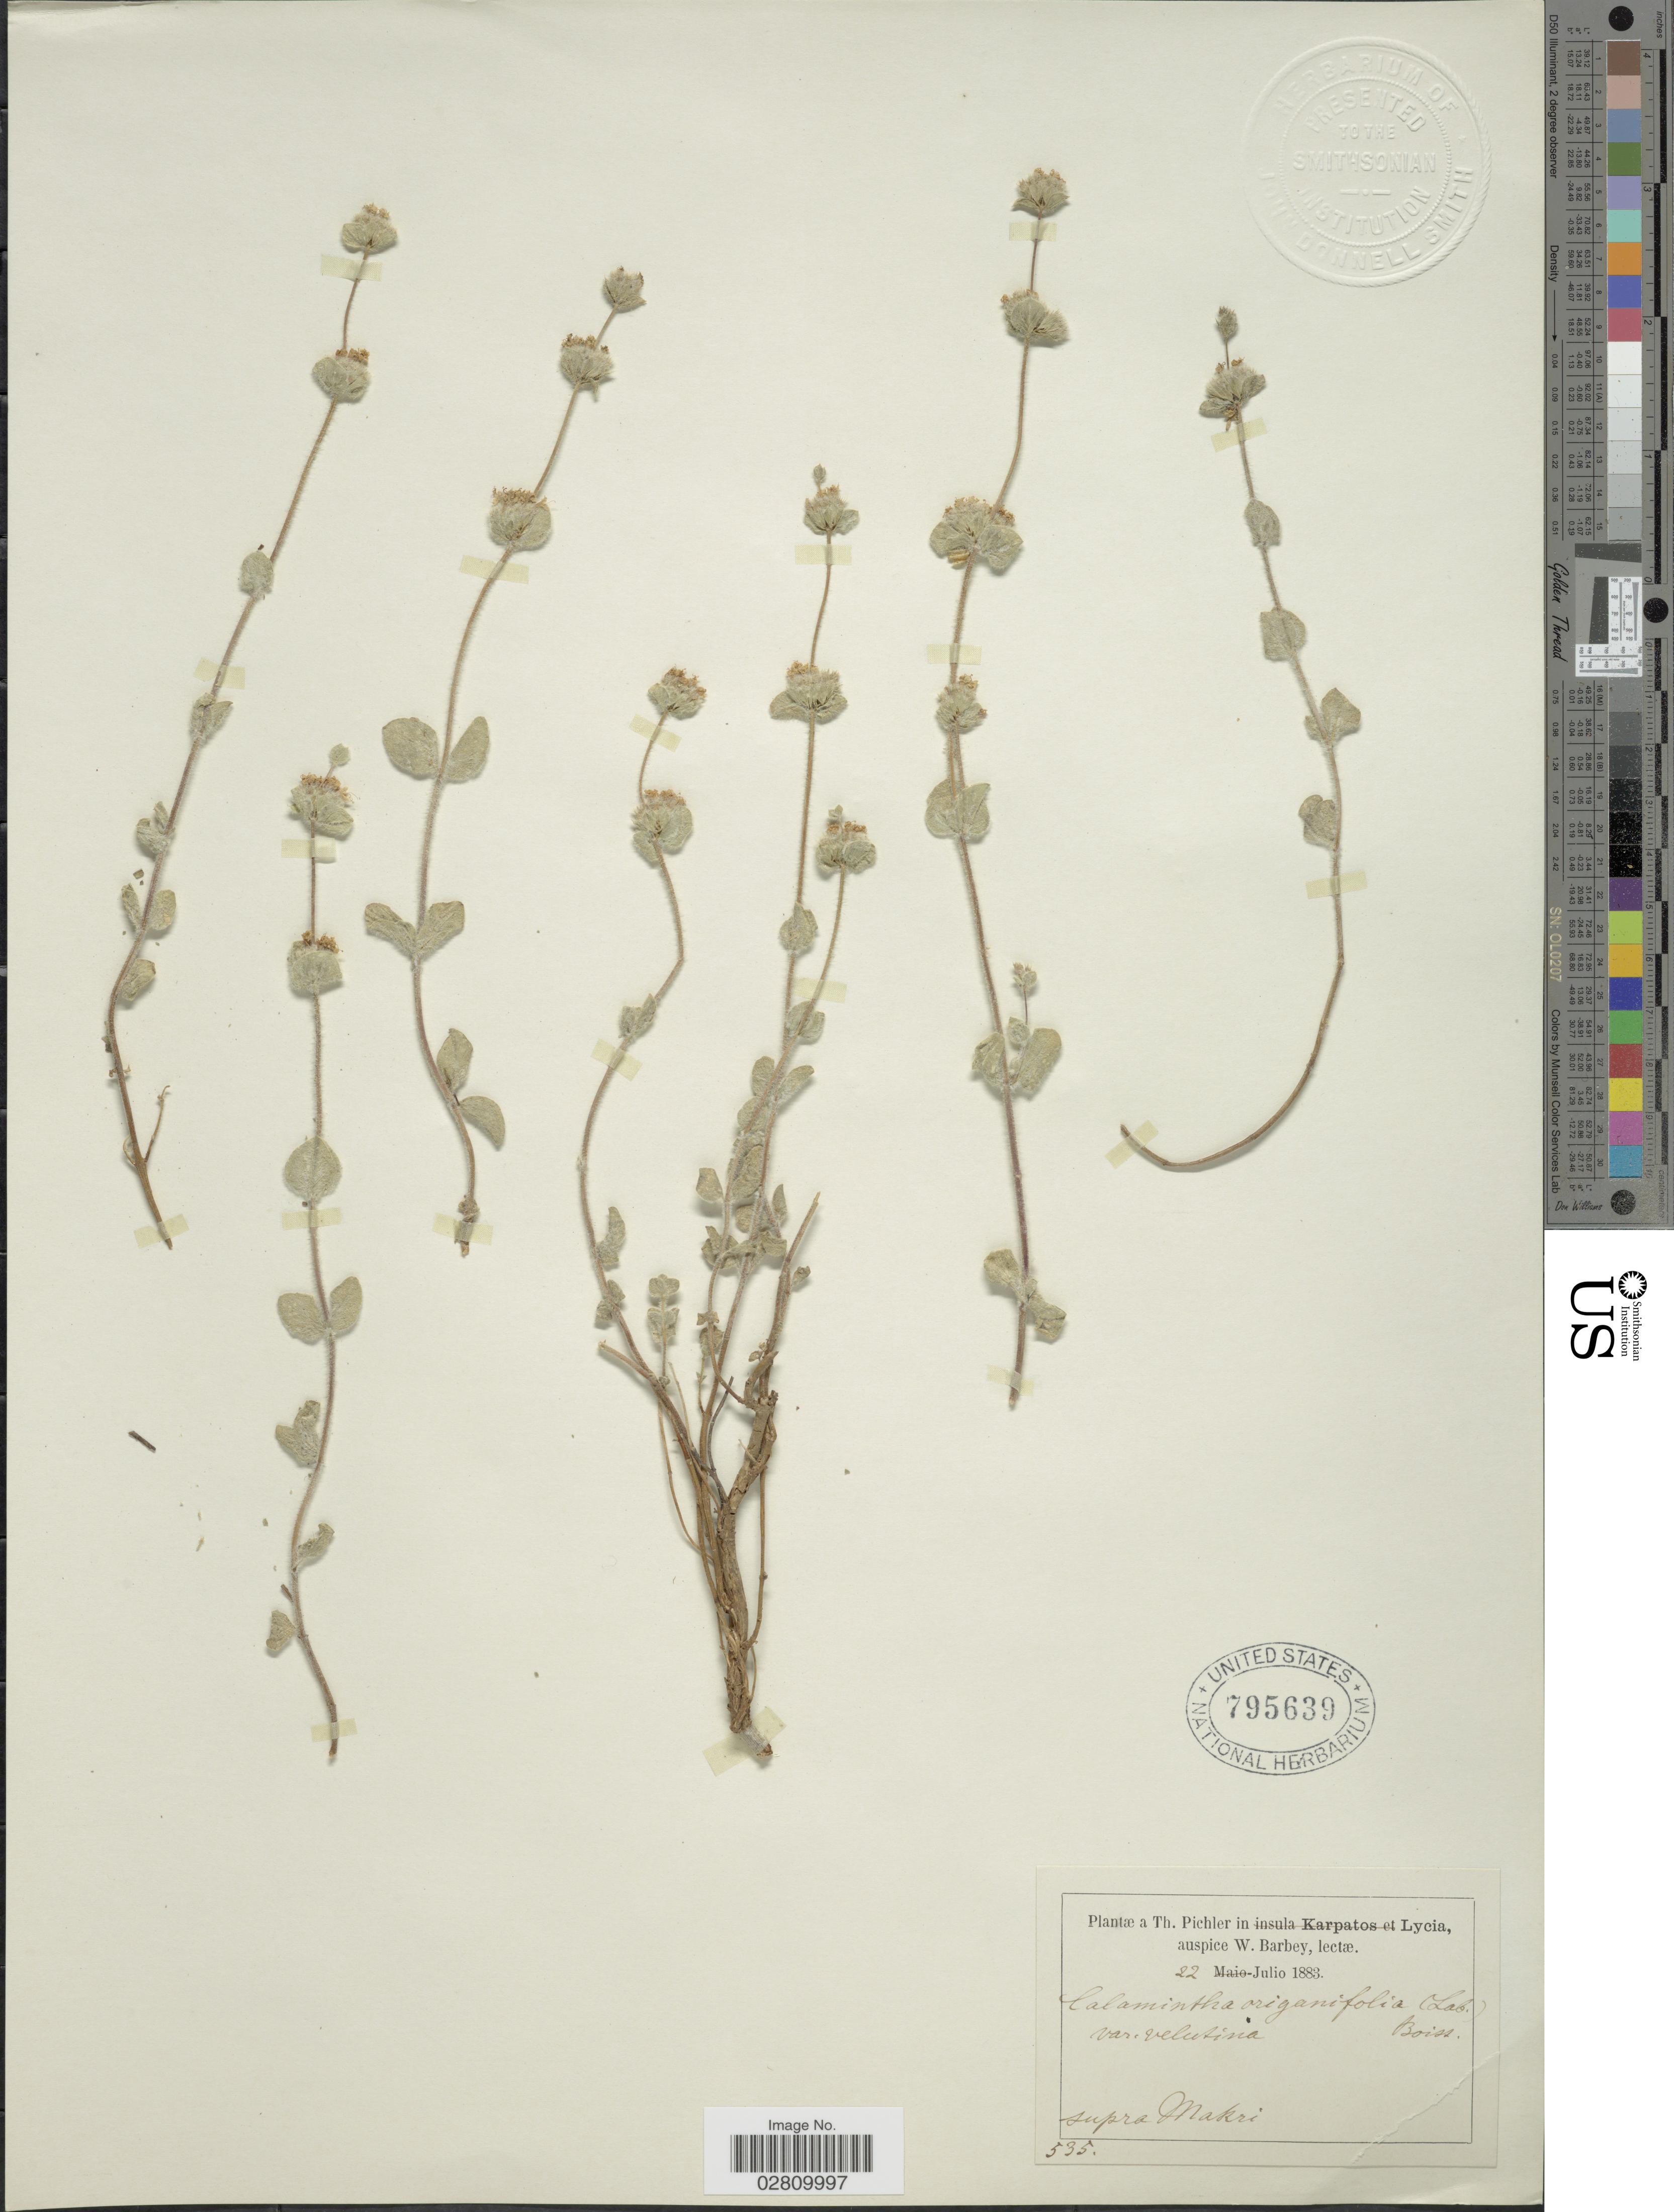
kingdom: Plantae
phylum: Tracheophyta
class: Magnoliopsida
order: Lamiales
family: Lamiaceae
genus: Calamintha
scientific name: Calamintha origanifolia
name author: (Labill.) Boiss.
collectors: T. Pichler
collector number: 535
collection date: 1883-07-22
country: Turkey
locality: Lycia, supra Makri.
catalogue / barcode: US 795639